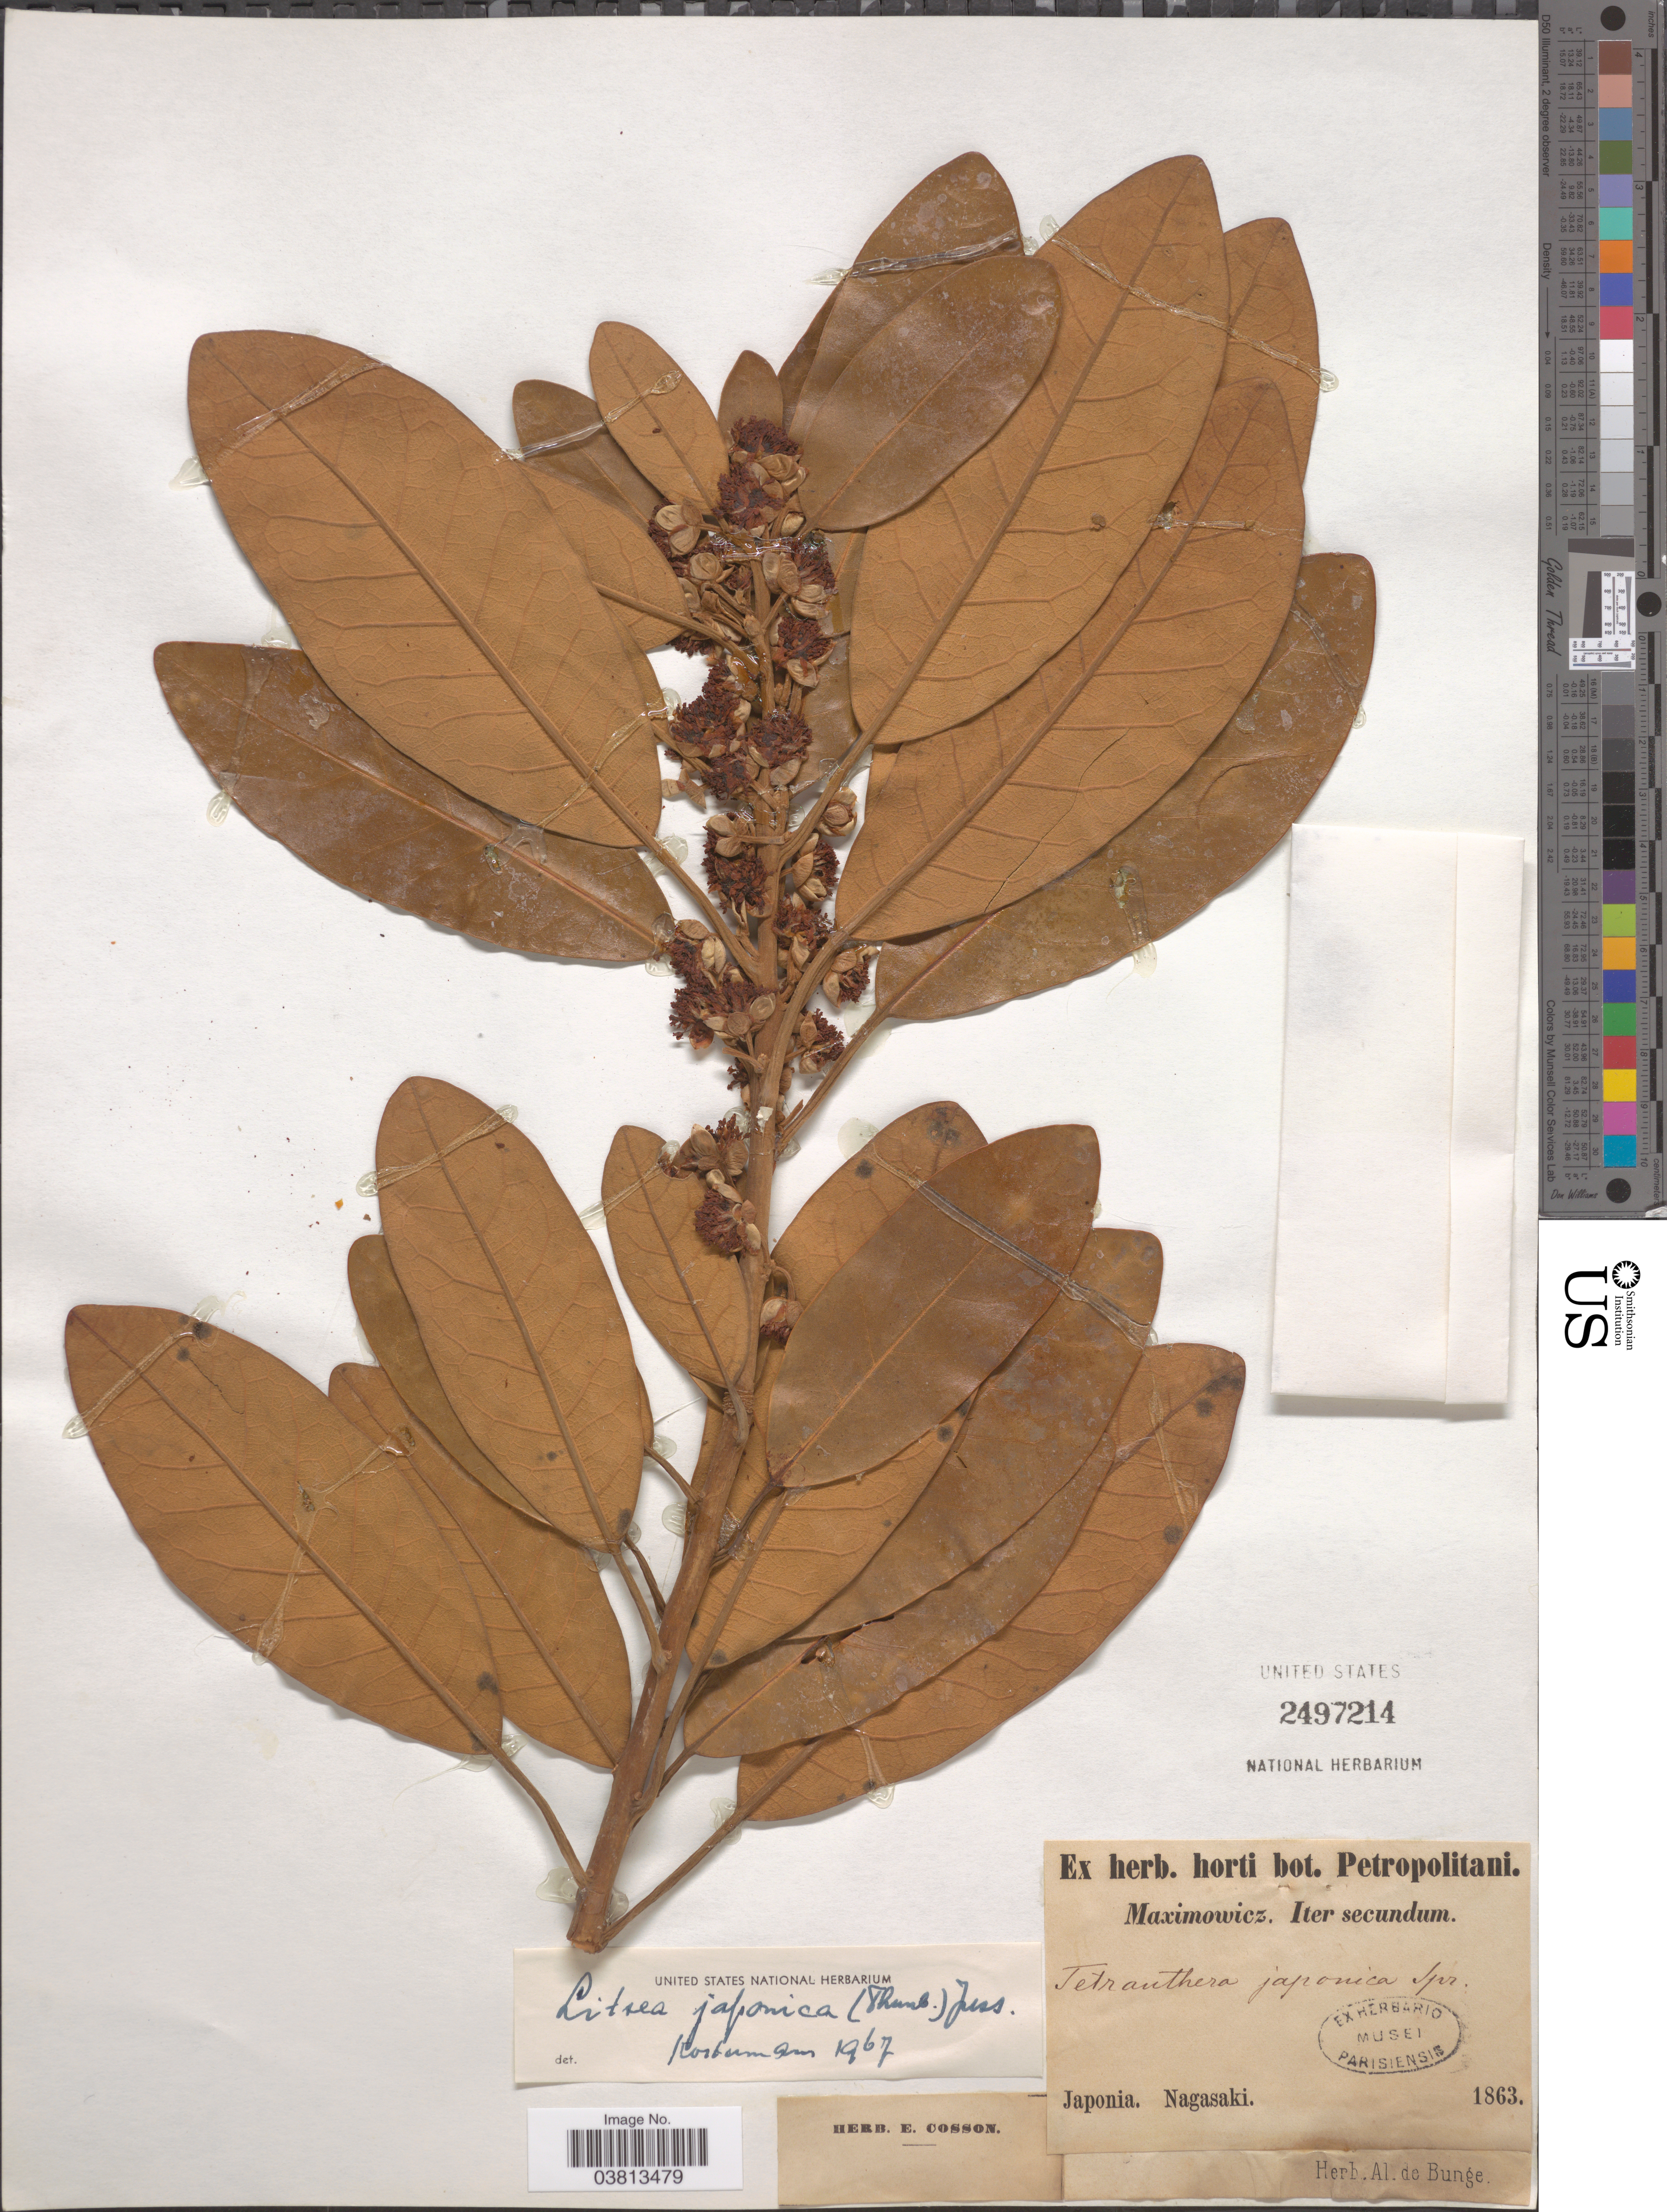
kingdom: Plantae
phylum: Tracheophyta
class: Magnoliopsida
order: Laurales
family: Lauraceae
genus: Litsea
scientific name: Litsea japonica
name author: (Thunb.) Juss.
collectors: Maximowicz, --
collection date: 1863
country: Japan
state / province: Nagasaki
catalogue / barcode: US 2497214